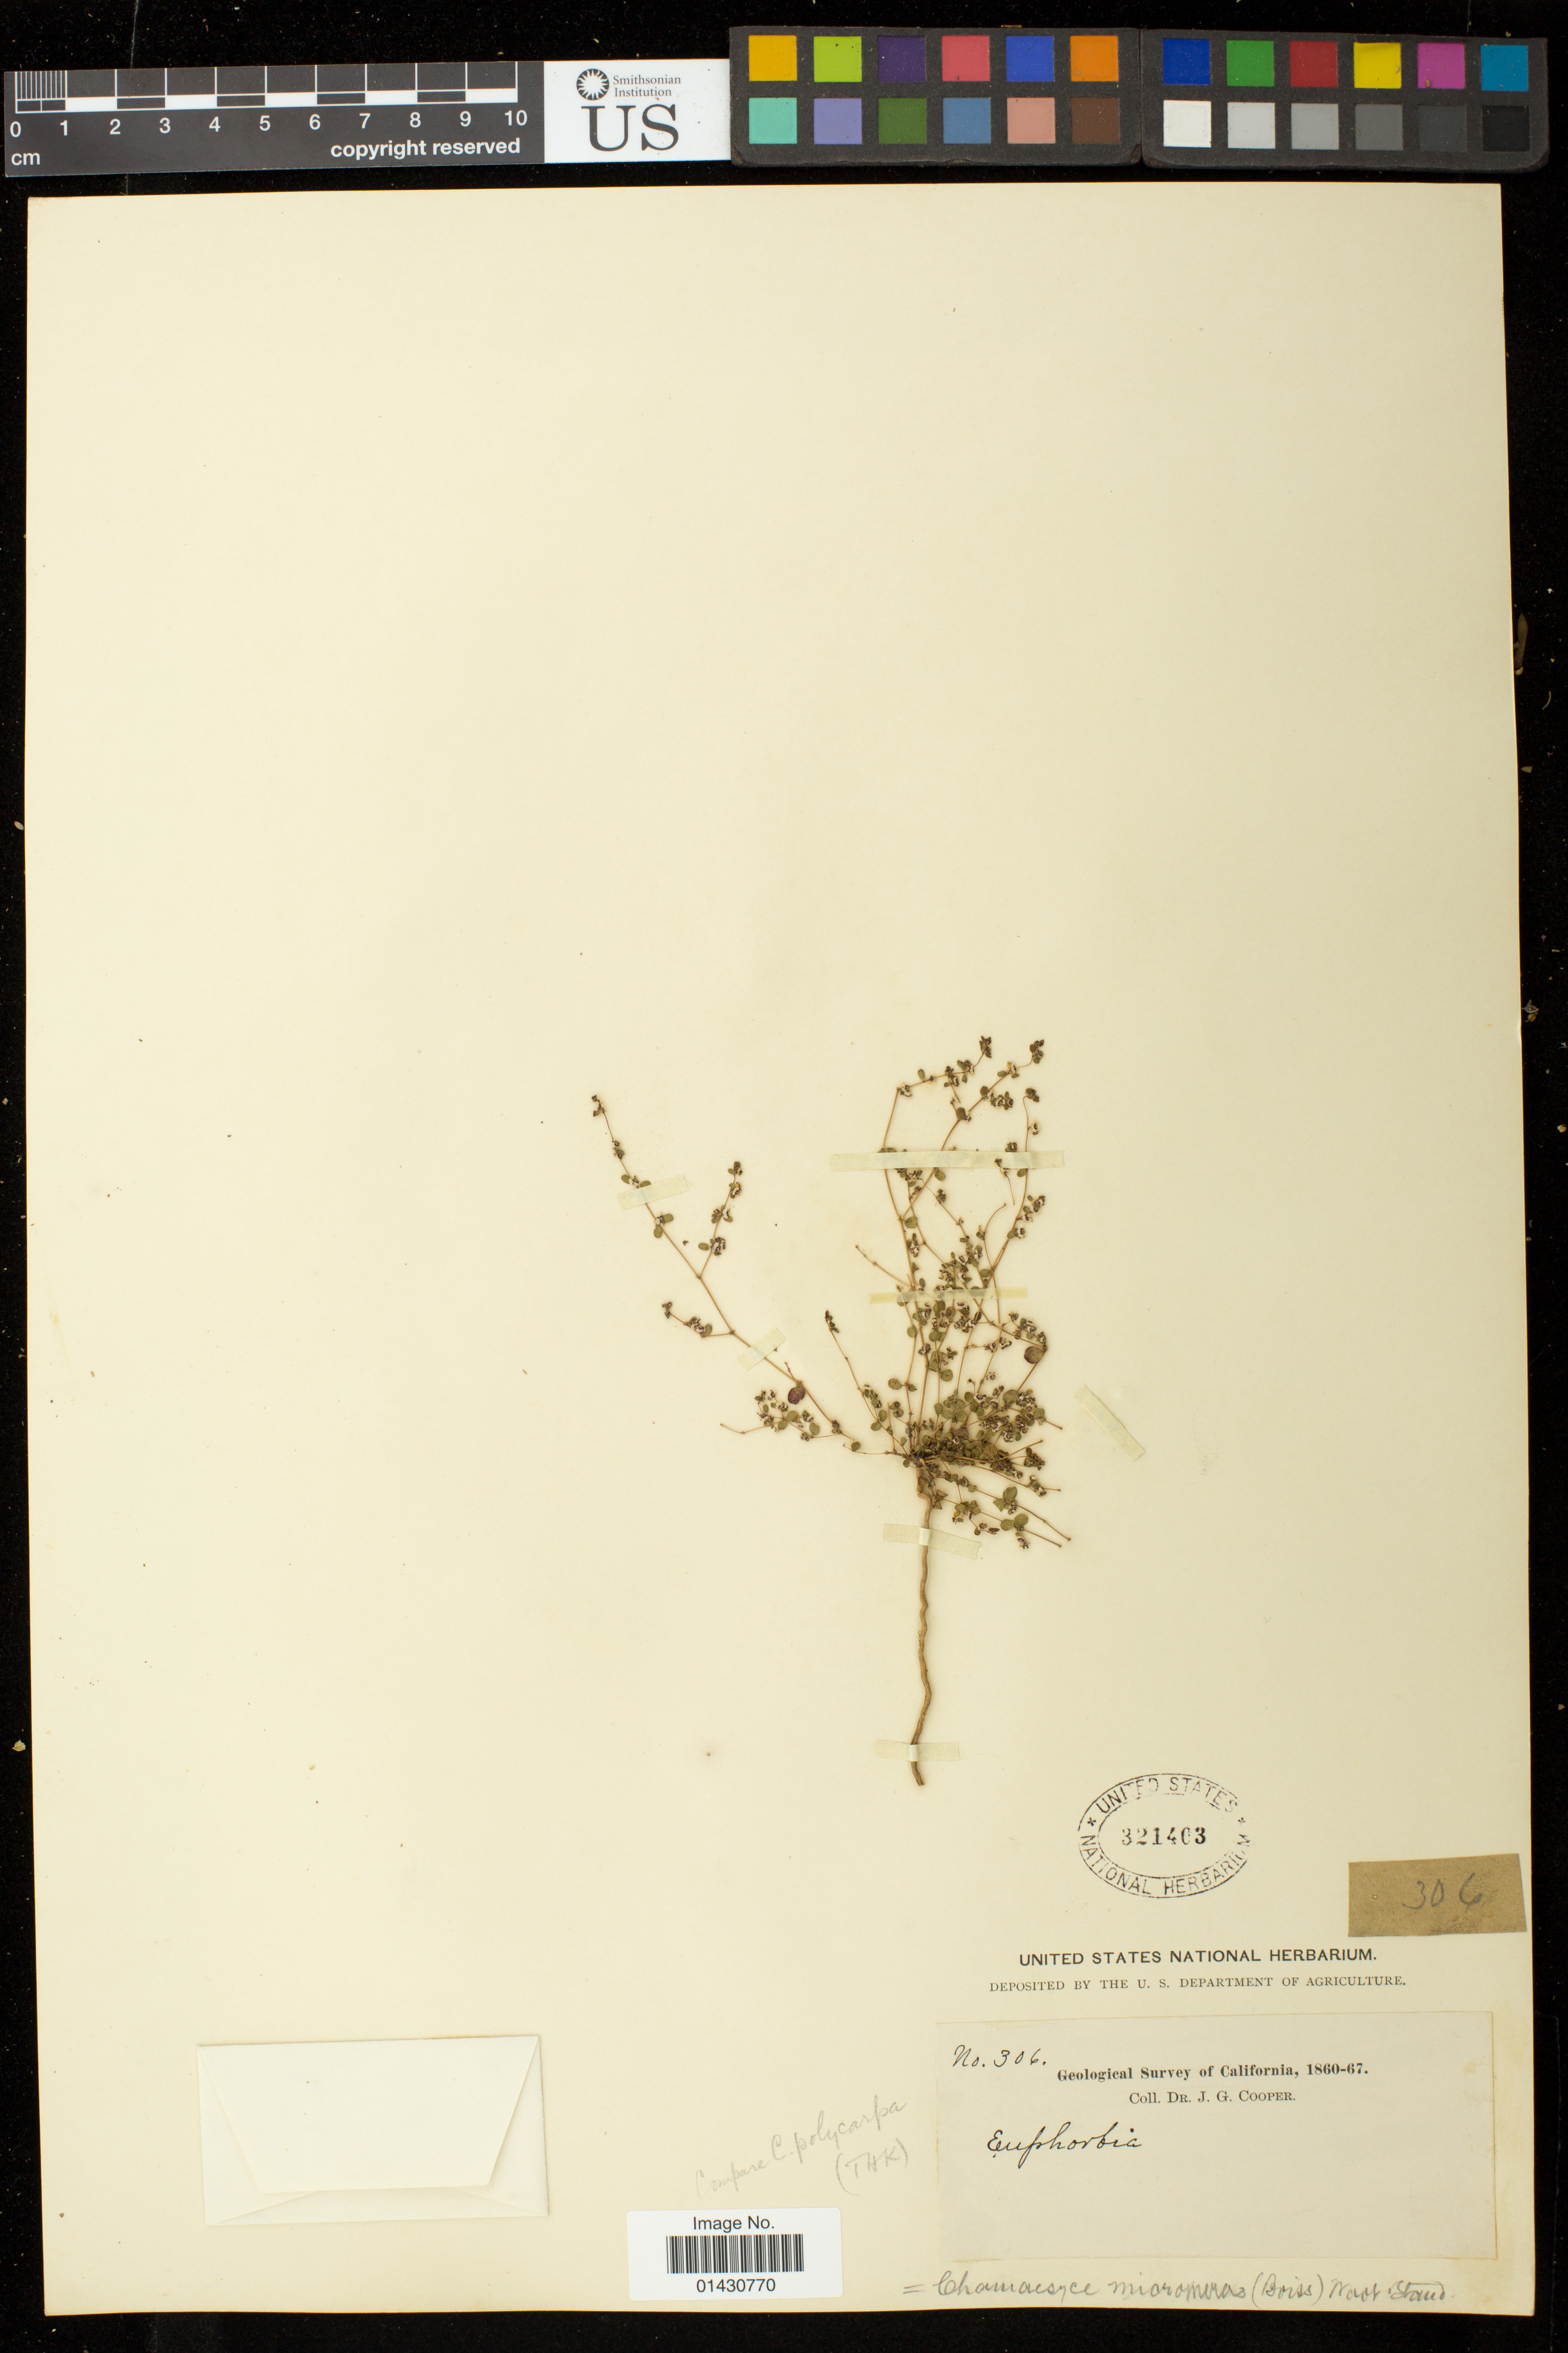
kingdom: Plantae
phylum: Tracheophyta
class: Magnoliopsida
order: Malpighiales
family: Euphorbiaceae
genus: Euphorbia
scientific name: Euphorbia micromera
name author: Boiss.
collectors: J. G. Cooper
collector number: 306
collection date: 1860/1867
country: United States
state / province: California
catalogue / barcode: US 321403